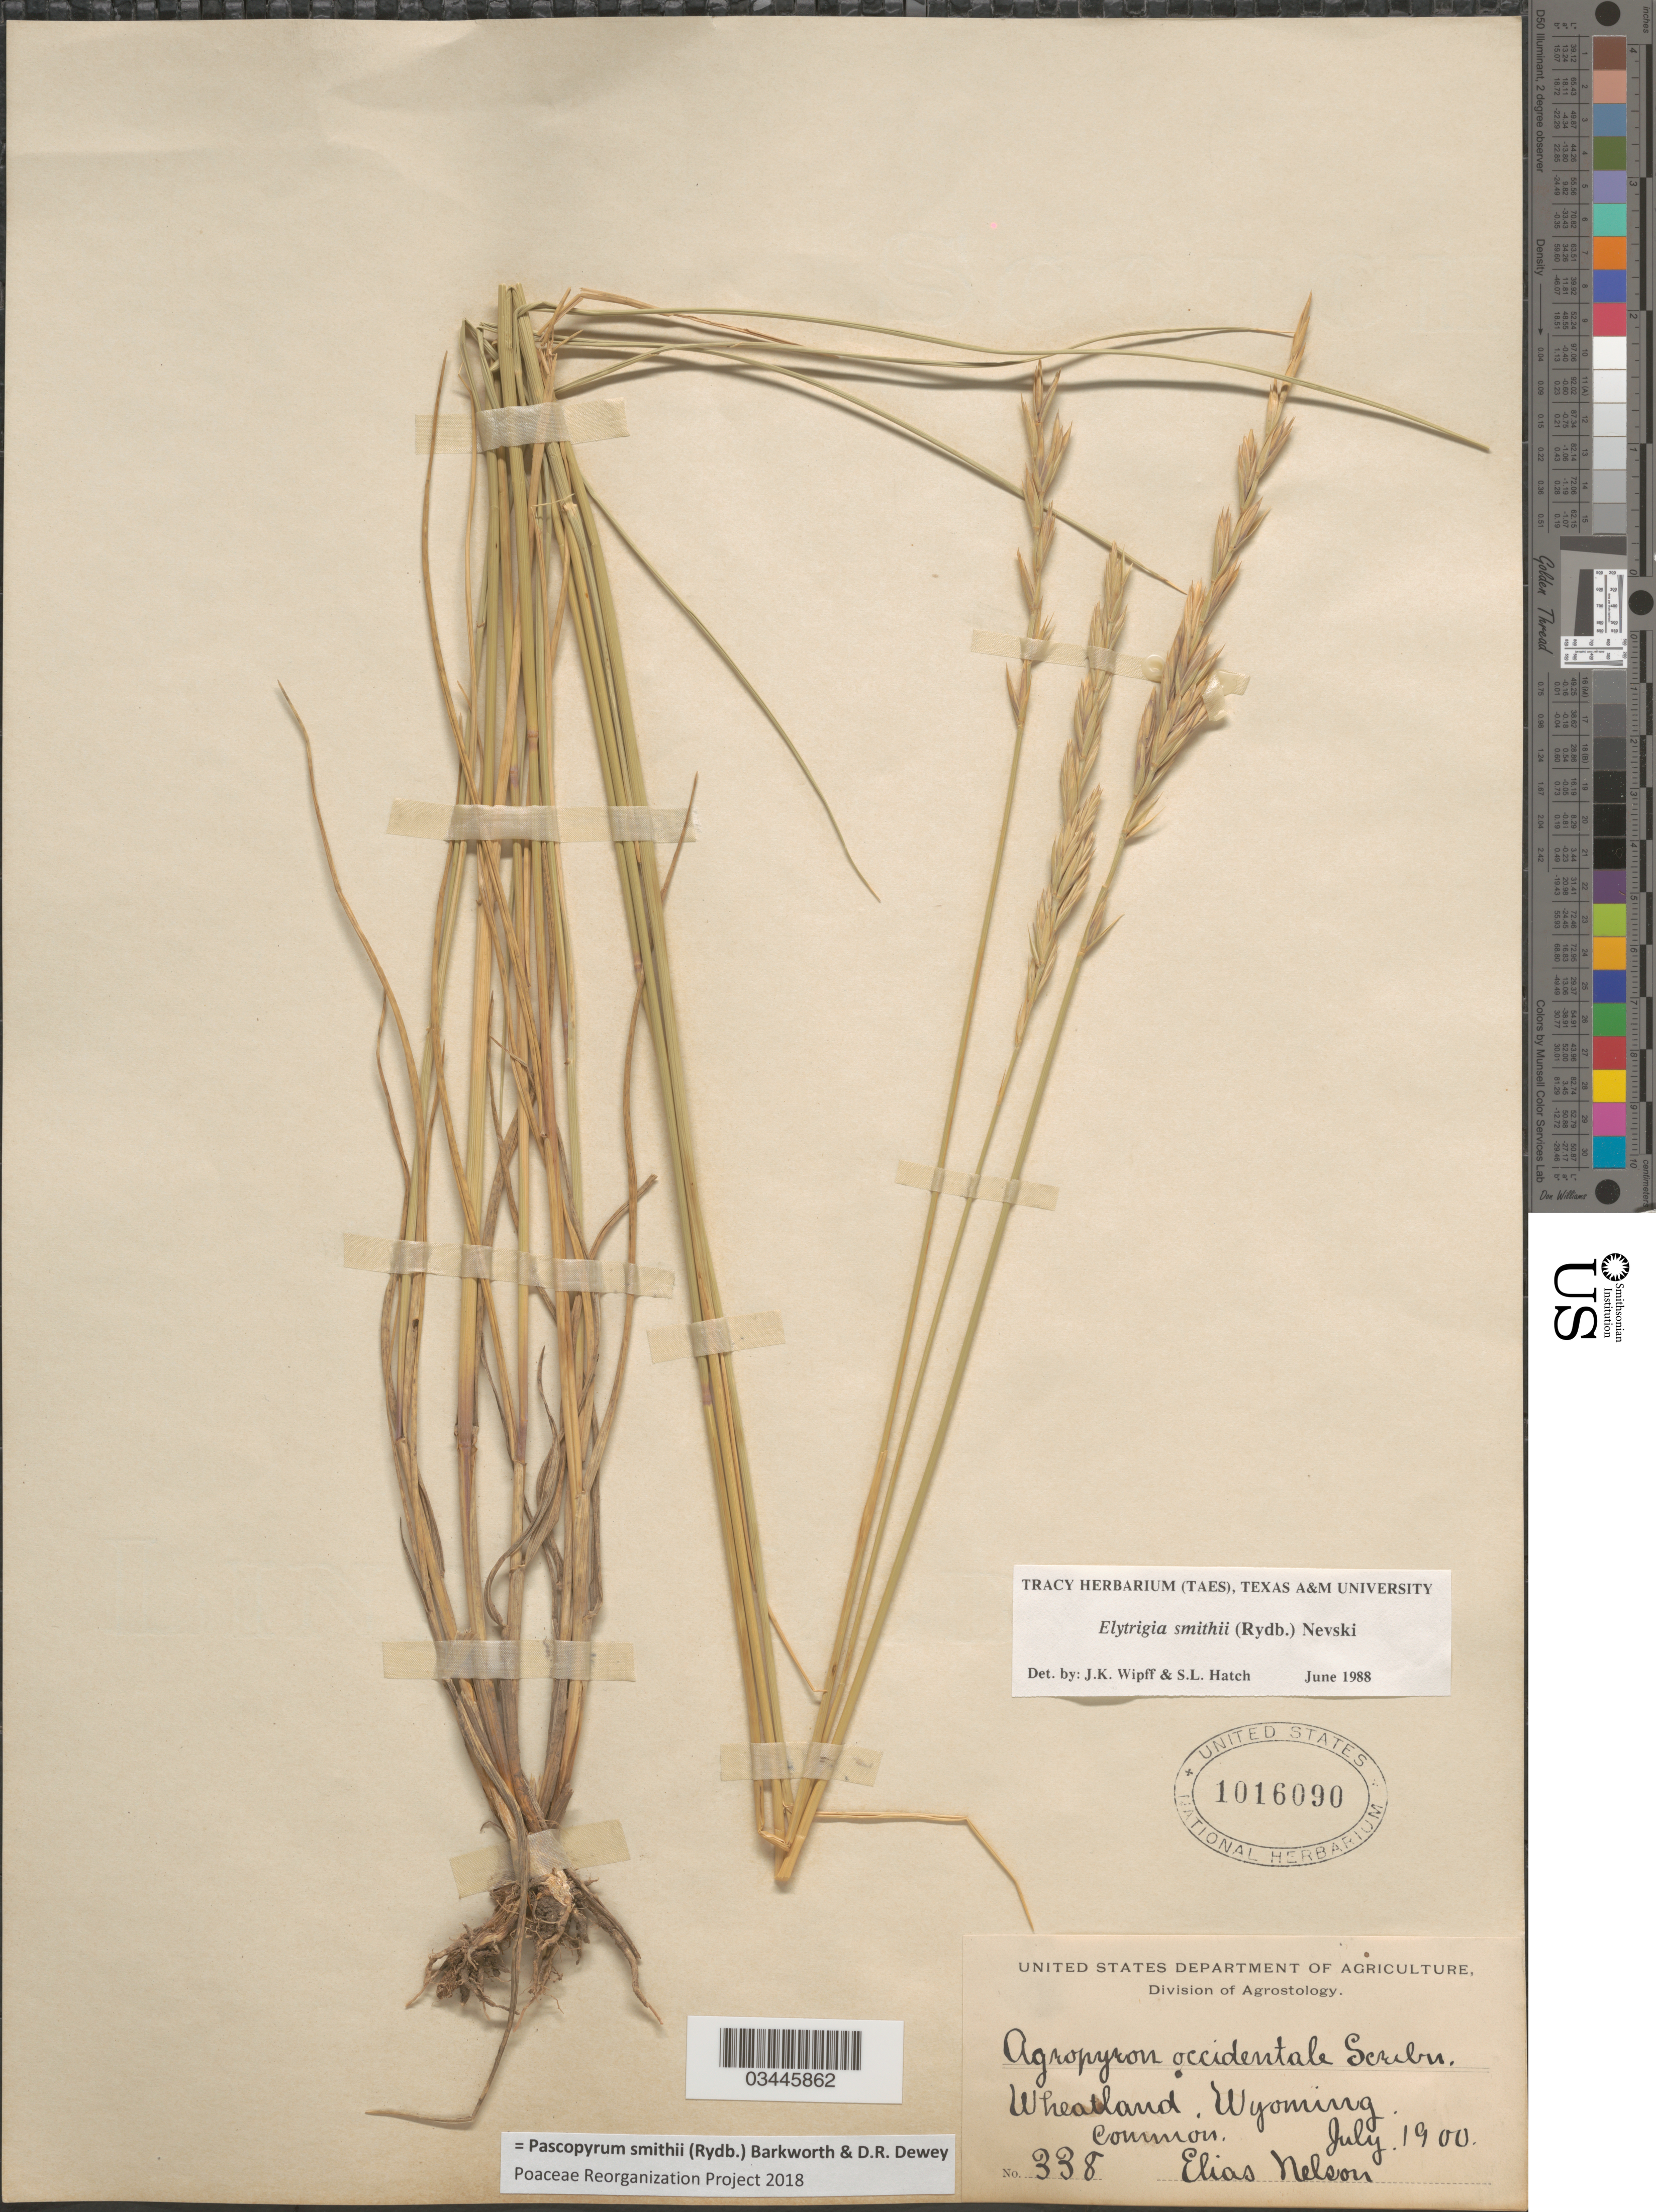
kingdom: Plantae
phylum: Tracheophyta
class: Liliopsida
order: Poales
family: Poaceae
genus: Pascopyrum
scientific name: Pascopyrum smithii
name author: (Rydb.) Barkworth & Dewey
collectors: E. Nelson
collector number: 338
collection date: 1900-07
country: United States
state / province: Wyoming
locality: Wheatland.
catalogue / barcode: US 1016090